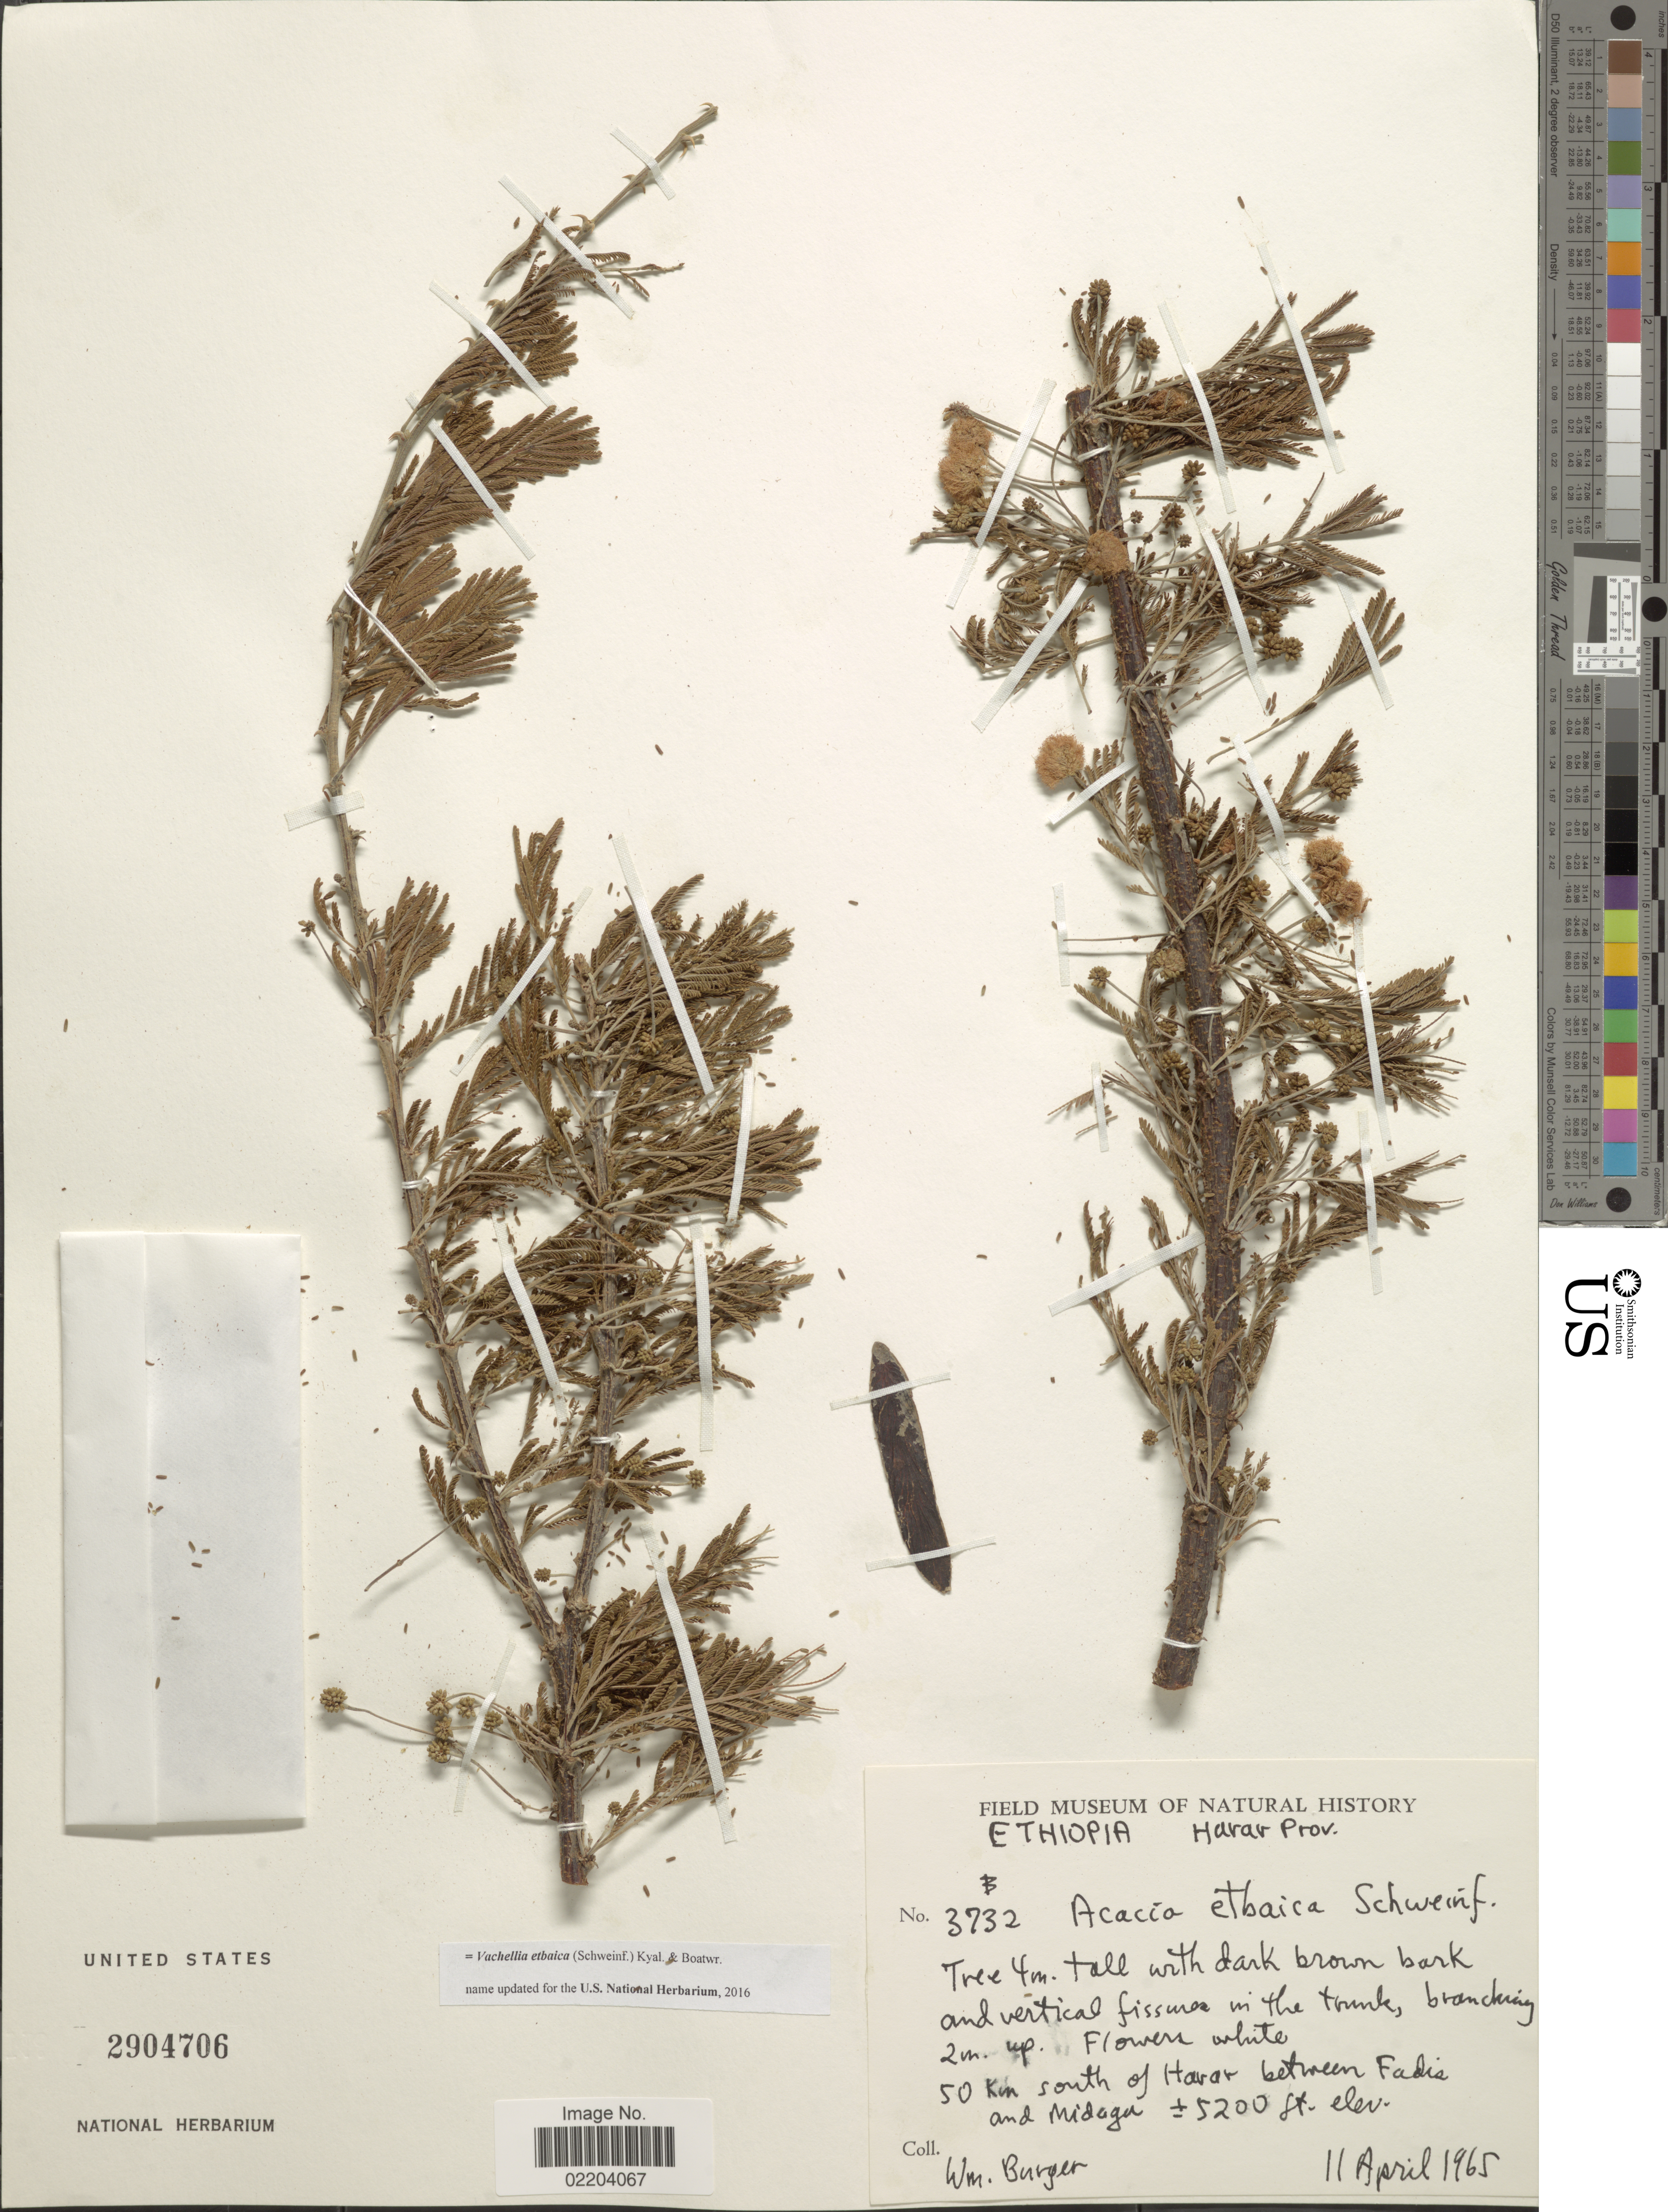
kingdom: Plantae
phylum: Tracheophyta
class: Magnoliopsida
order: Fabales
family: Fabaceae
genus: Vachellia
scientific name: Vachellia etbaica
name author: (Schweinf.) Kyal. & Boatwr.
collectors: W. Burger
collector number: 3732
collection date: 1965-04-11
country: Ethiopia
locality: Harar Prov. 50 km south of Harar between Fadis and Midaga [interpreted]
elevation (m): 1585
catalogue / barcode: US 2904706